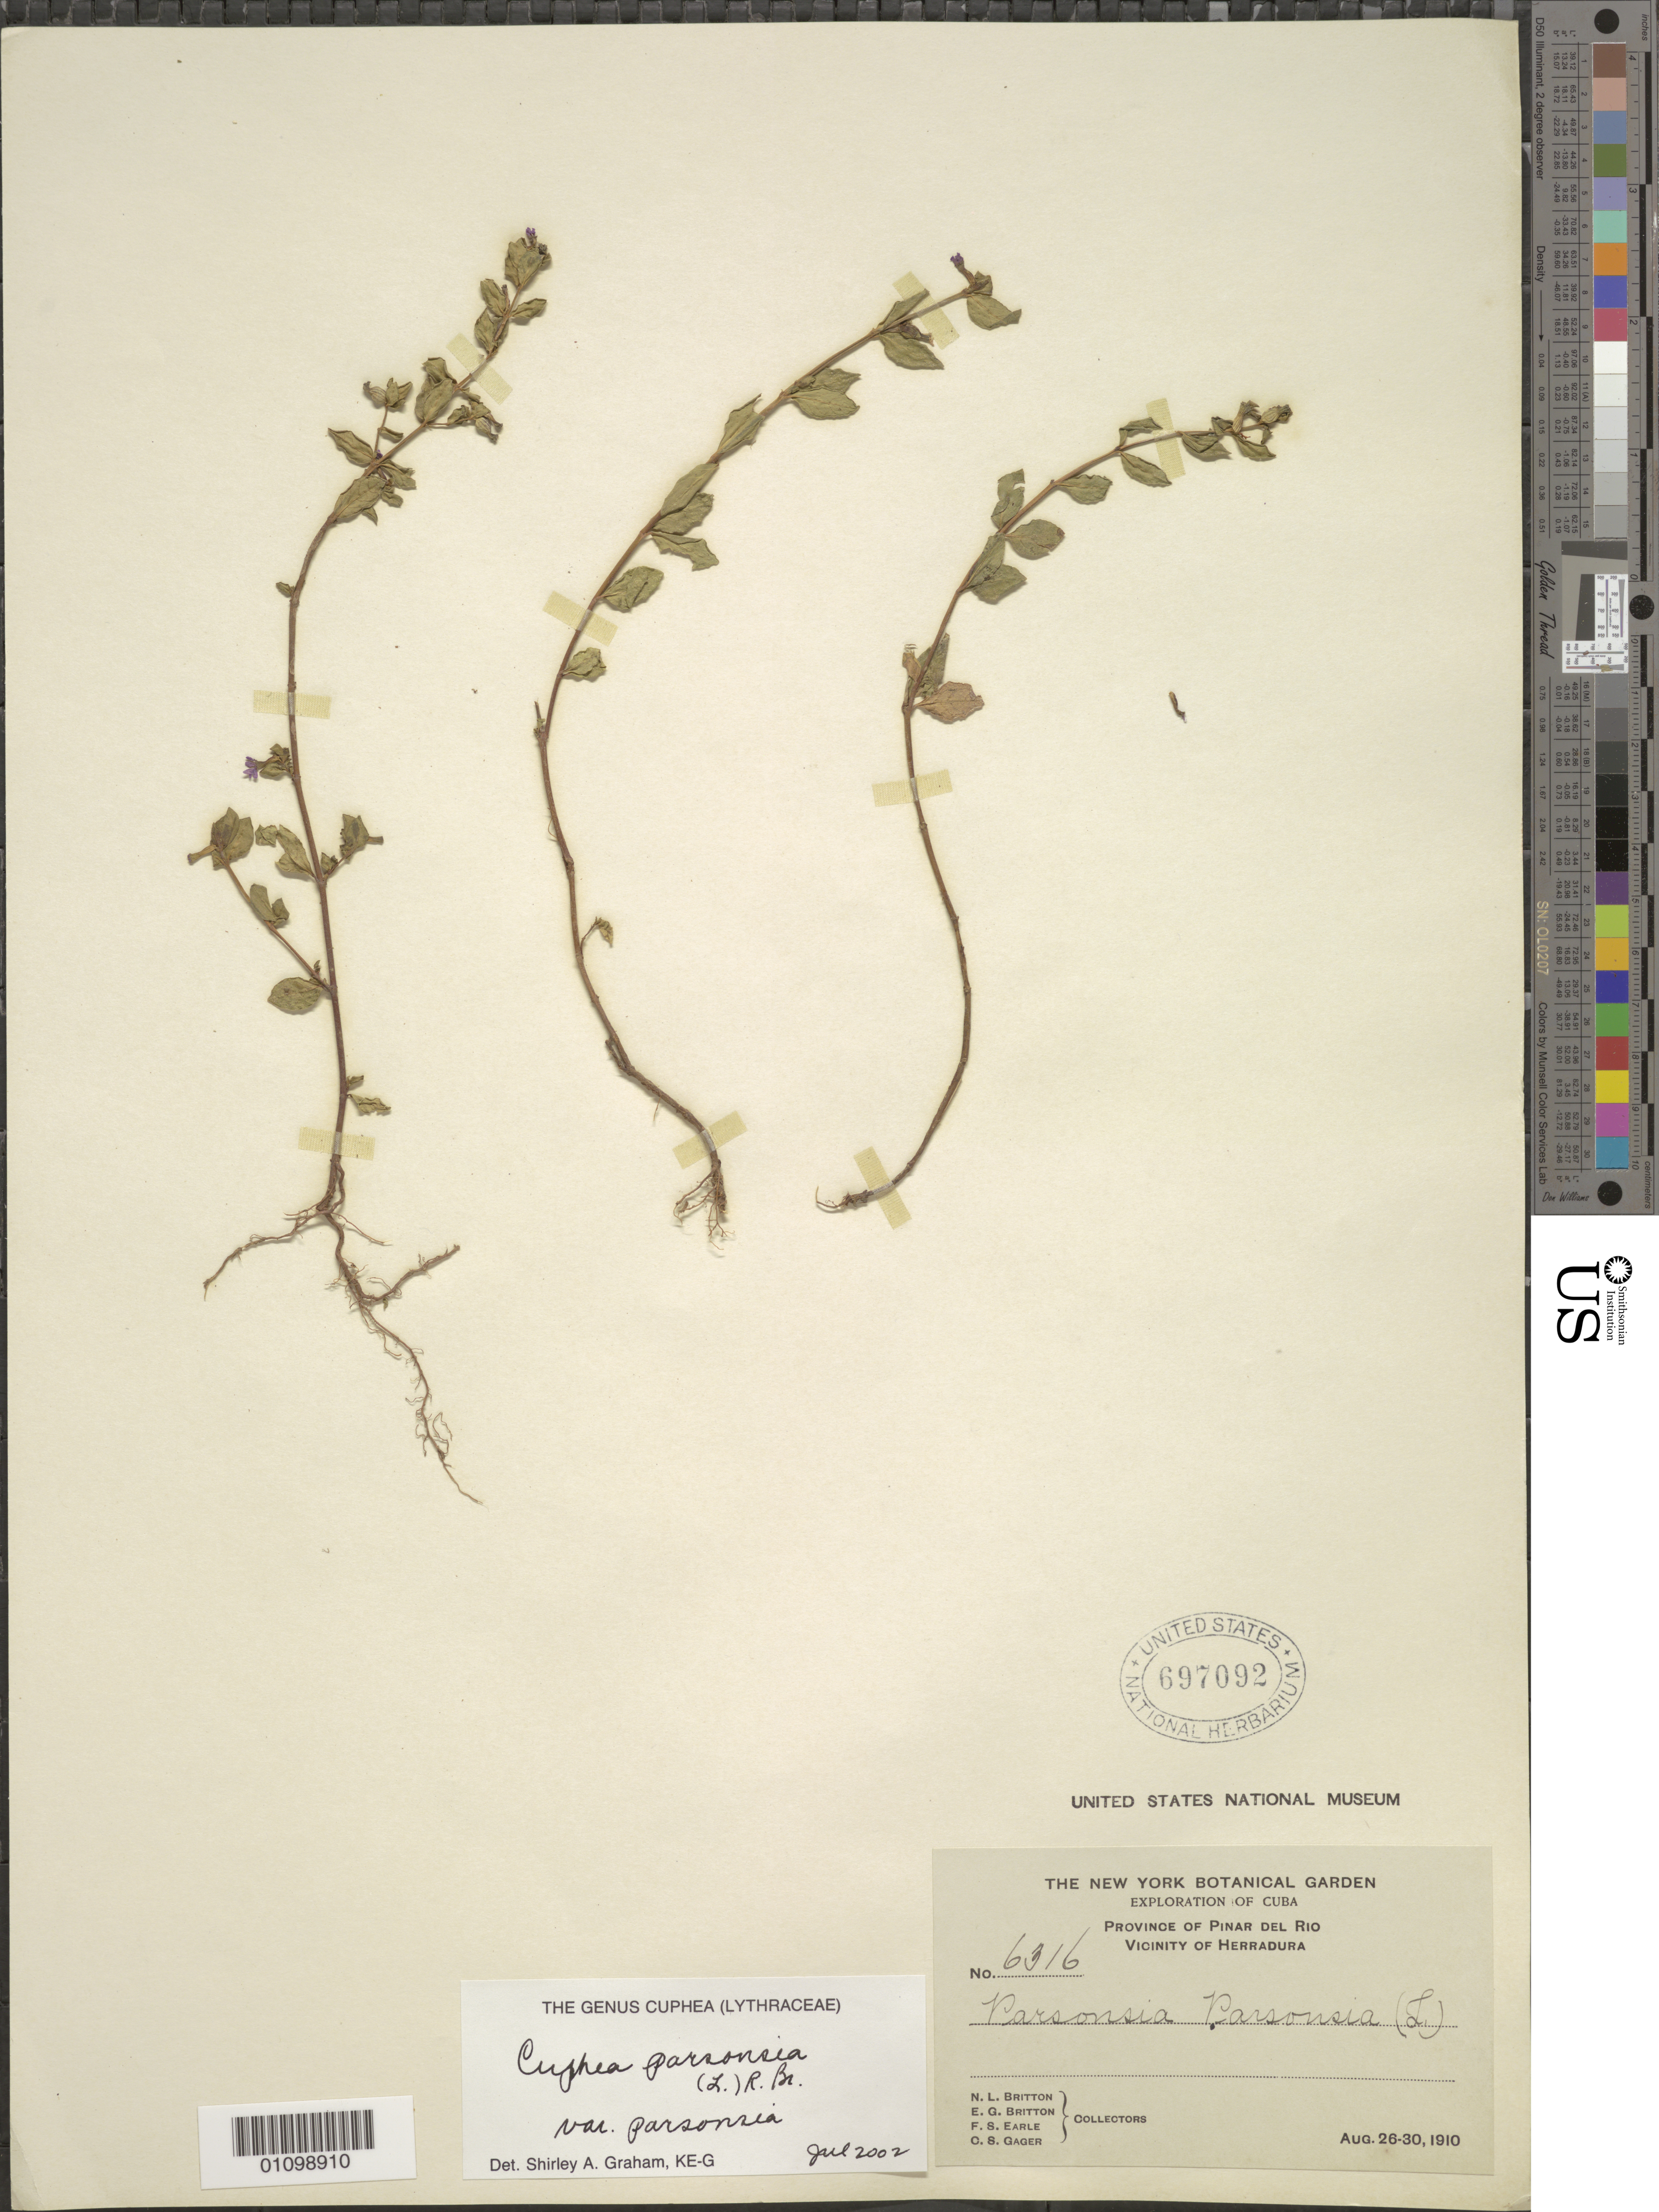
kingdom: Plantae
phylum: Tracheophyta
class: Magnoliopsida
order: Myrtales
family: Lythraceae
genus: Cuphea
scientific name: Cuphea parsonsia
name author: (L.) R. Br. ex Steud.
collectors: N. Britton, E. G. Britton, F. S. Earle & C. Gager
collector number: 6316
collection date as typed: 26 Apr 1910 to 30 Apr 1910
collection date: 1910-04-26/1910-04-30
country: Cuba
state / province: Pinar del Rio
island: Cuba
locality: Vicinity of Herradura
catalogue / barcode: US 697092